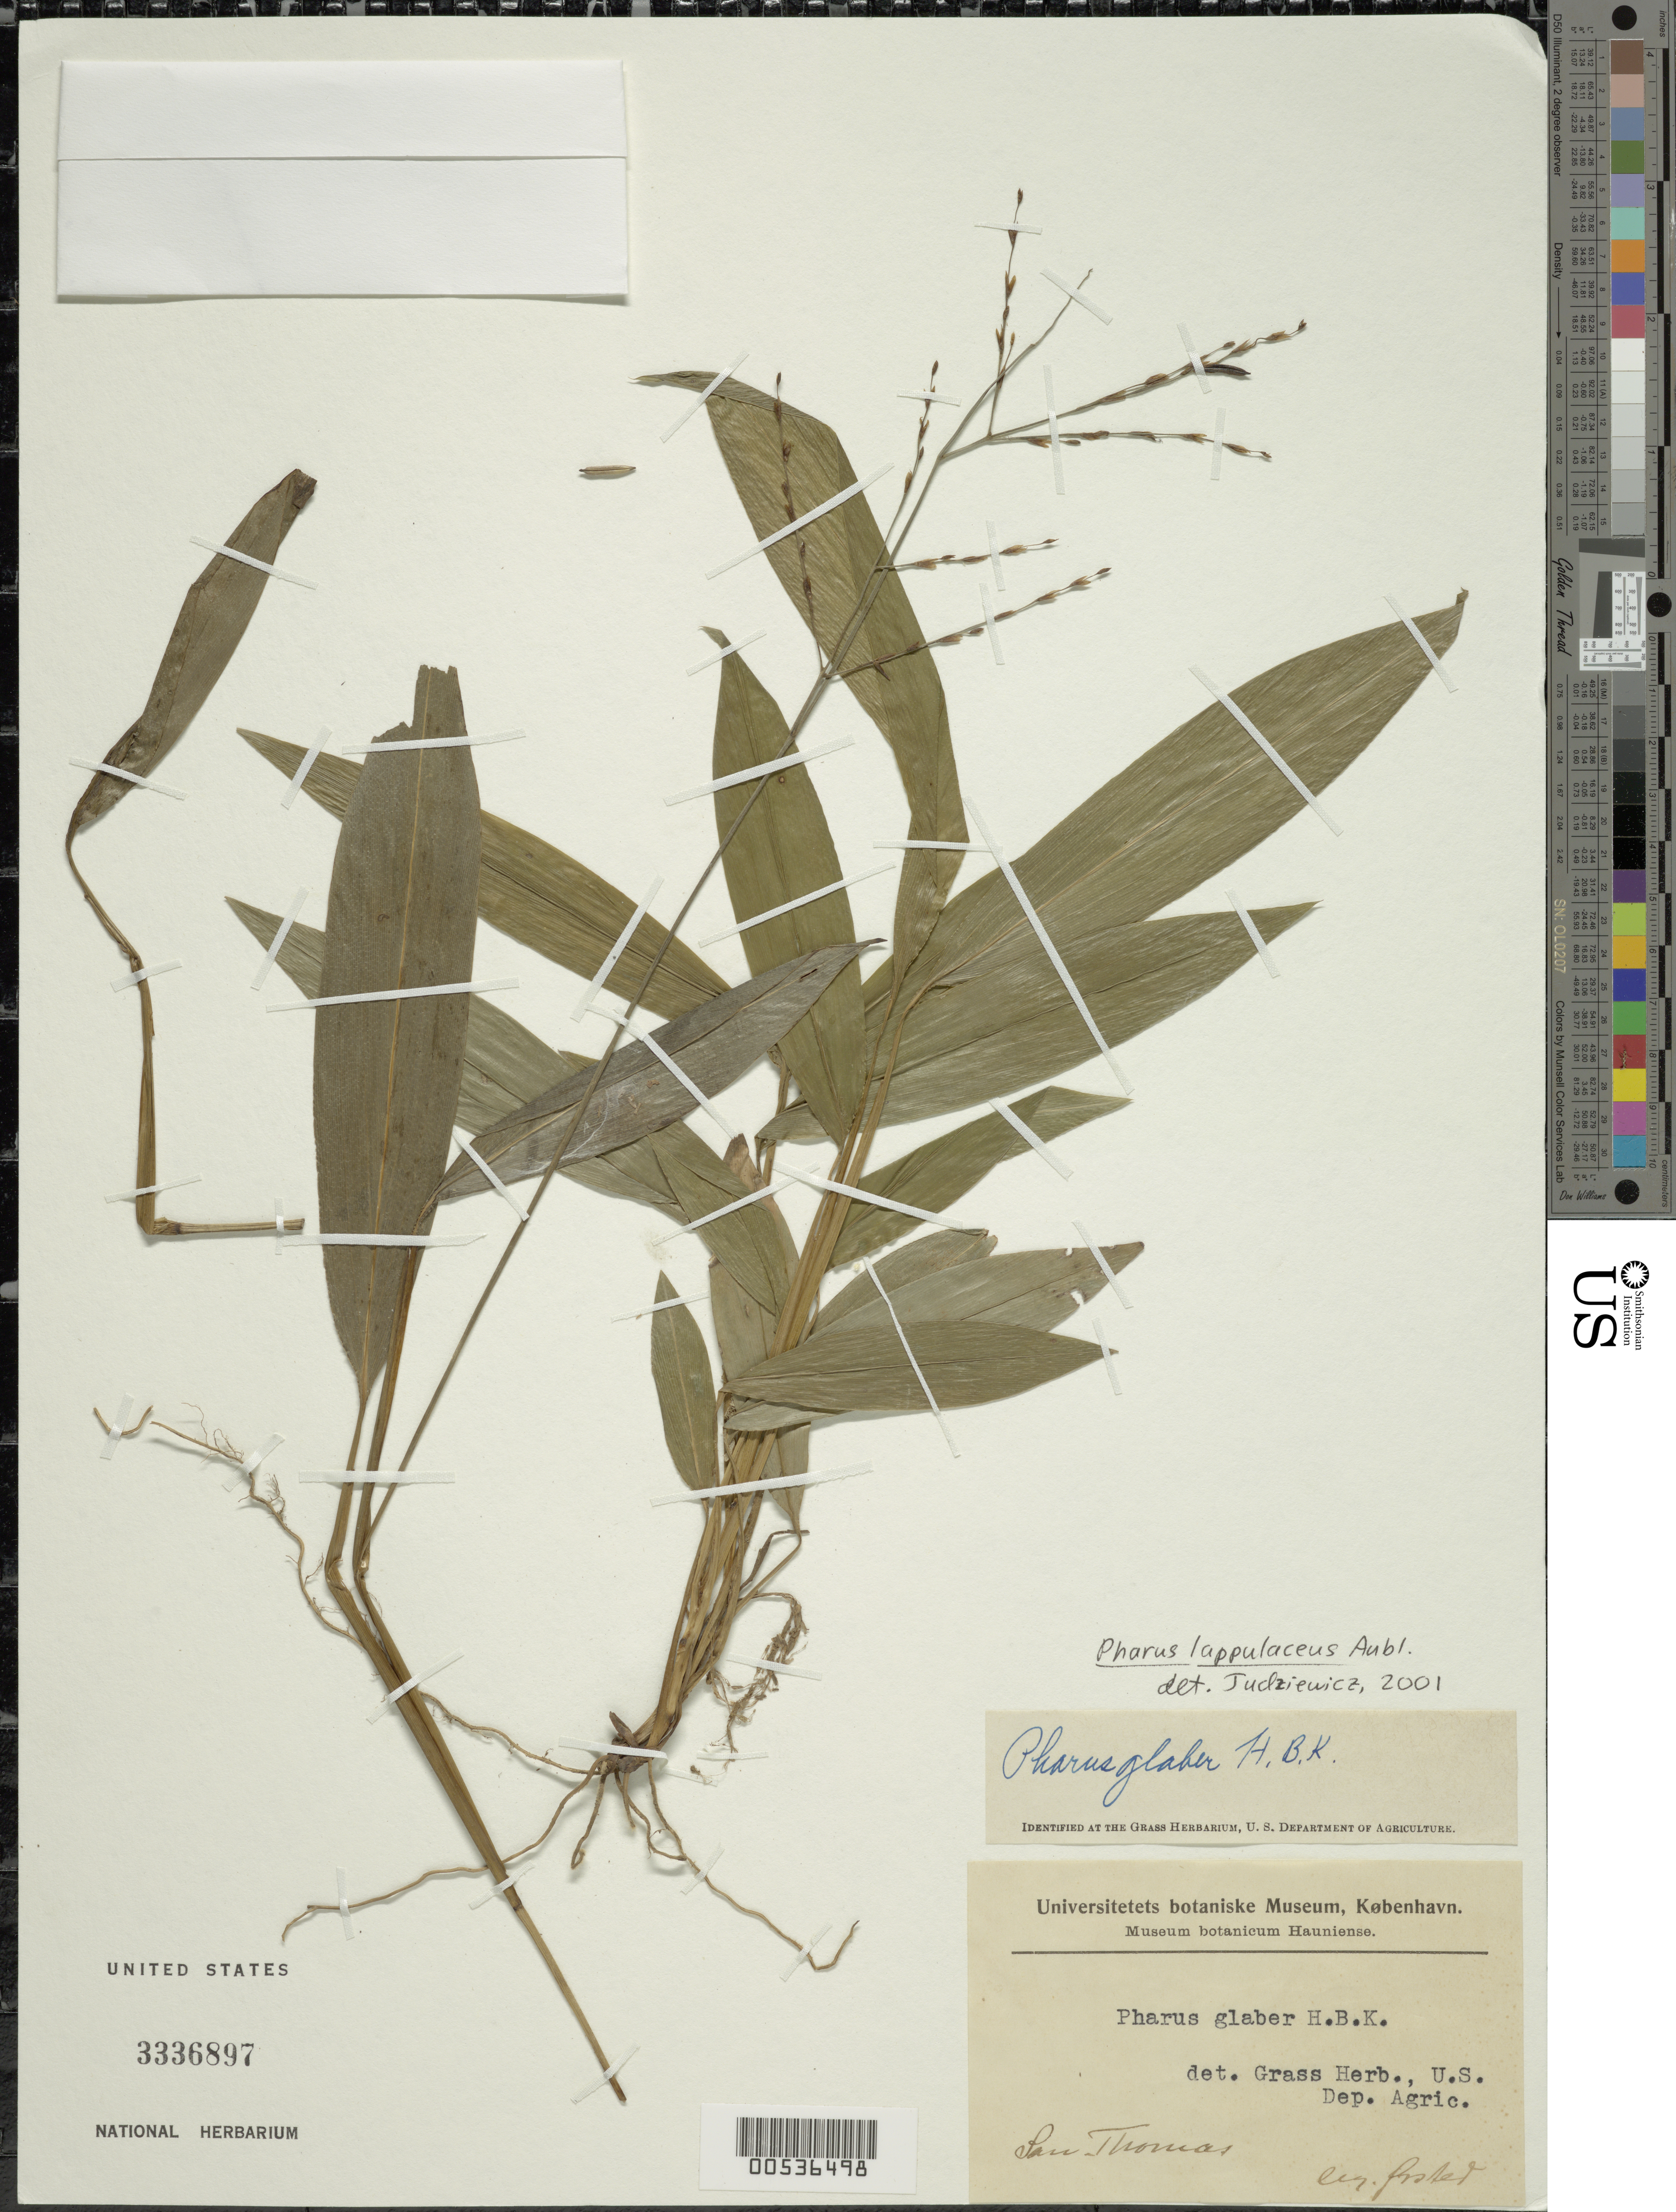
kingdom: Plantae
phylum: Tracheophyta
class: Liliopsida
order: Poales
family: Poaceae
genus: Pharus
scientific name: Pharus lappulaceus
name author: Aubl.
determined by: Judziewicz, E. J.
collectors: -. Foster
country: U.S. Virgin Islands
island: St. Thomas Island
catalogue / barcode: US 3336897